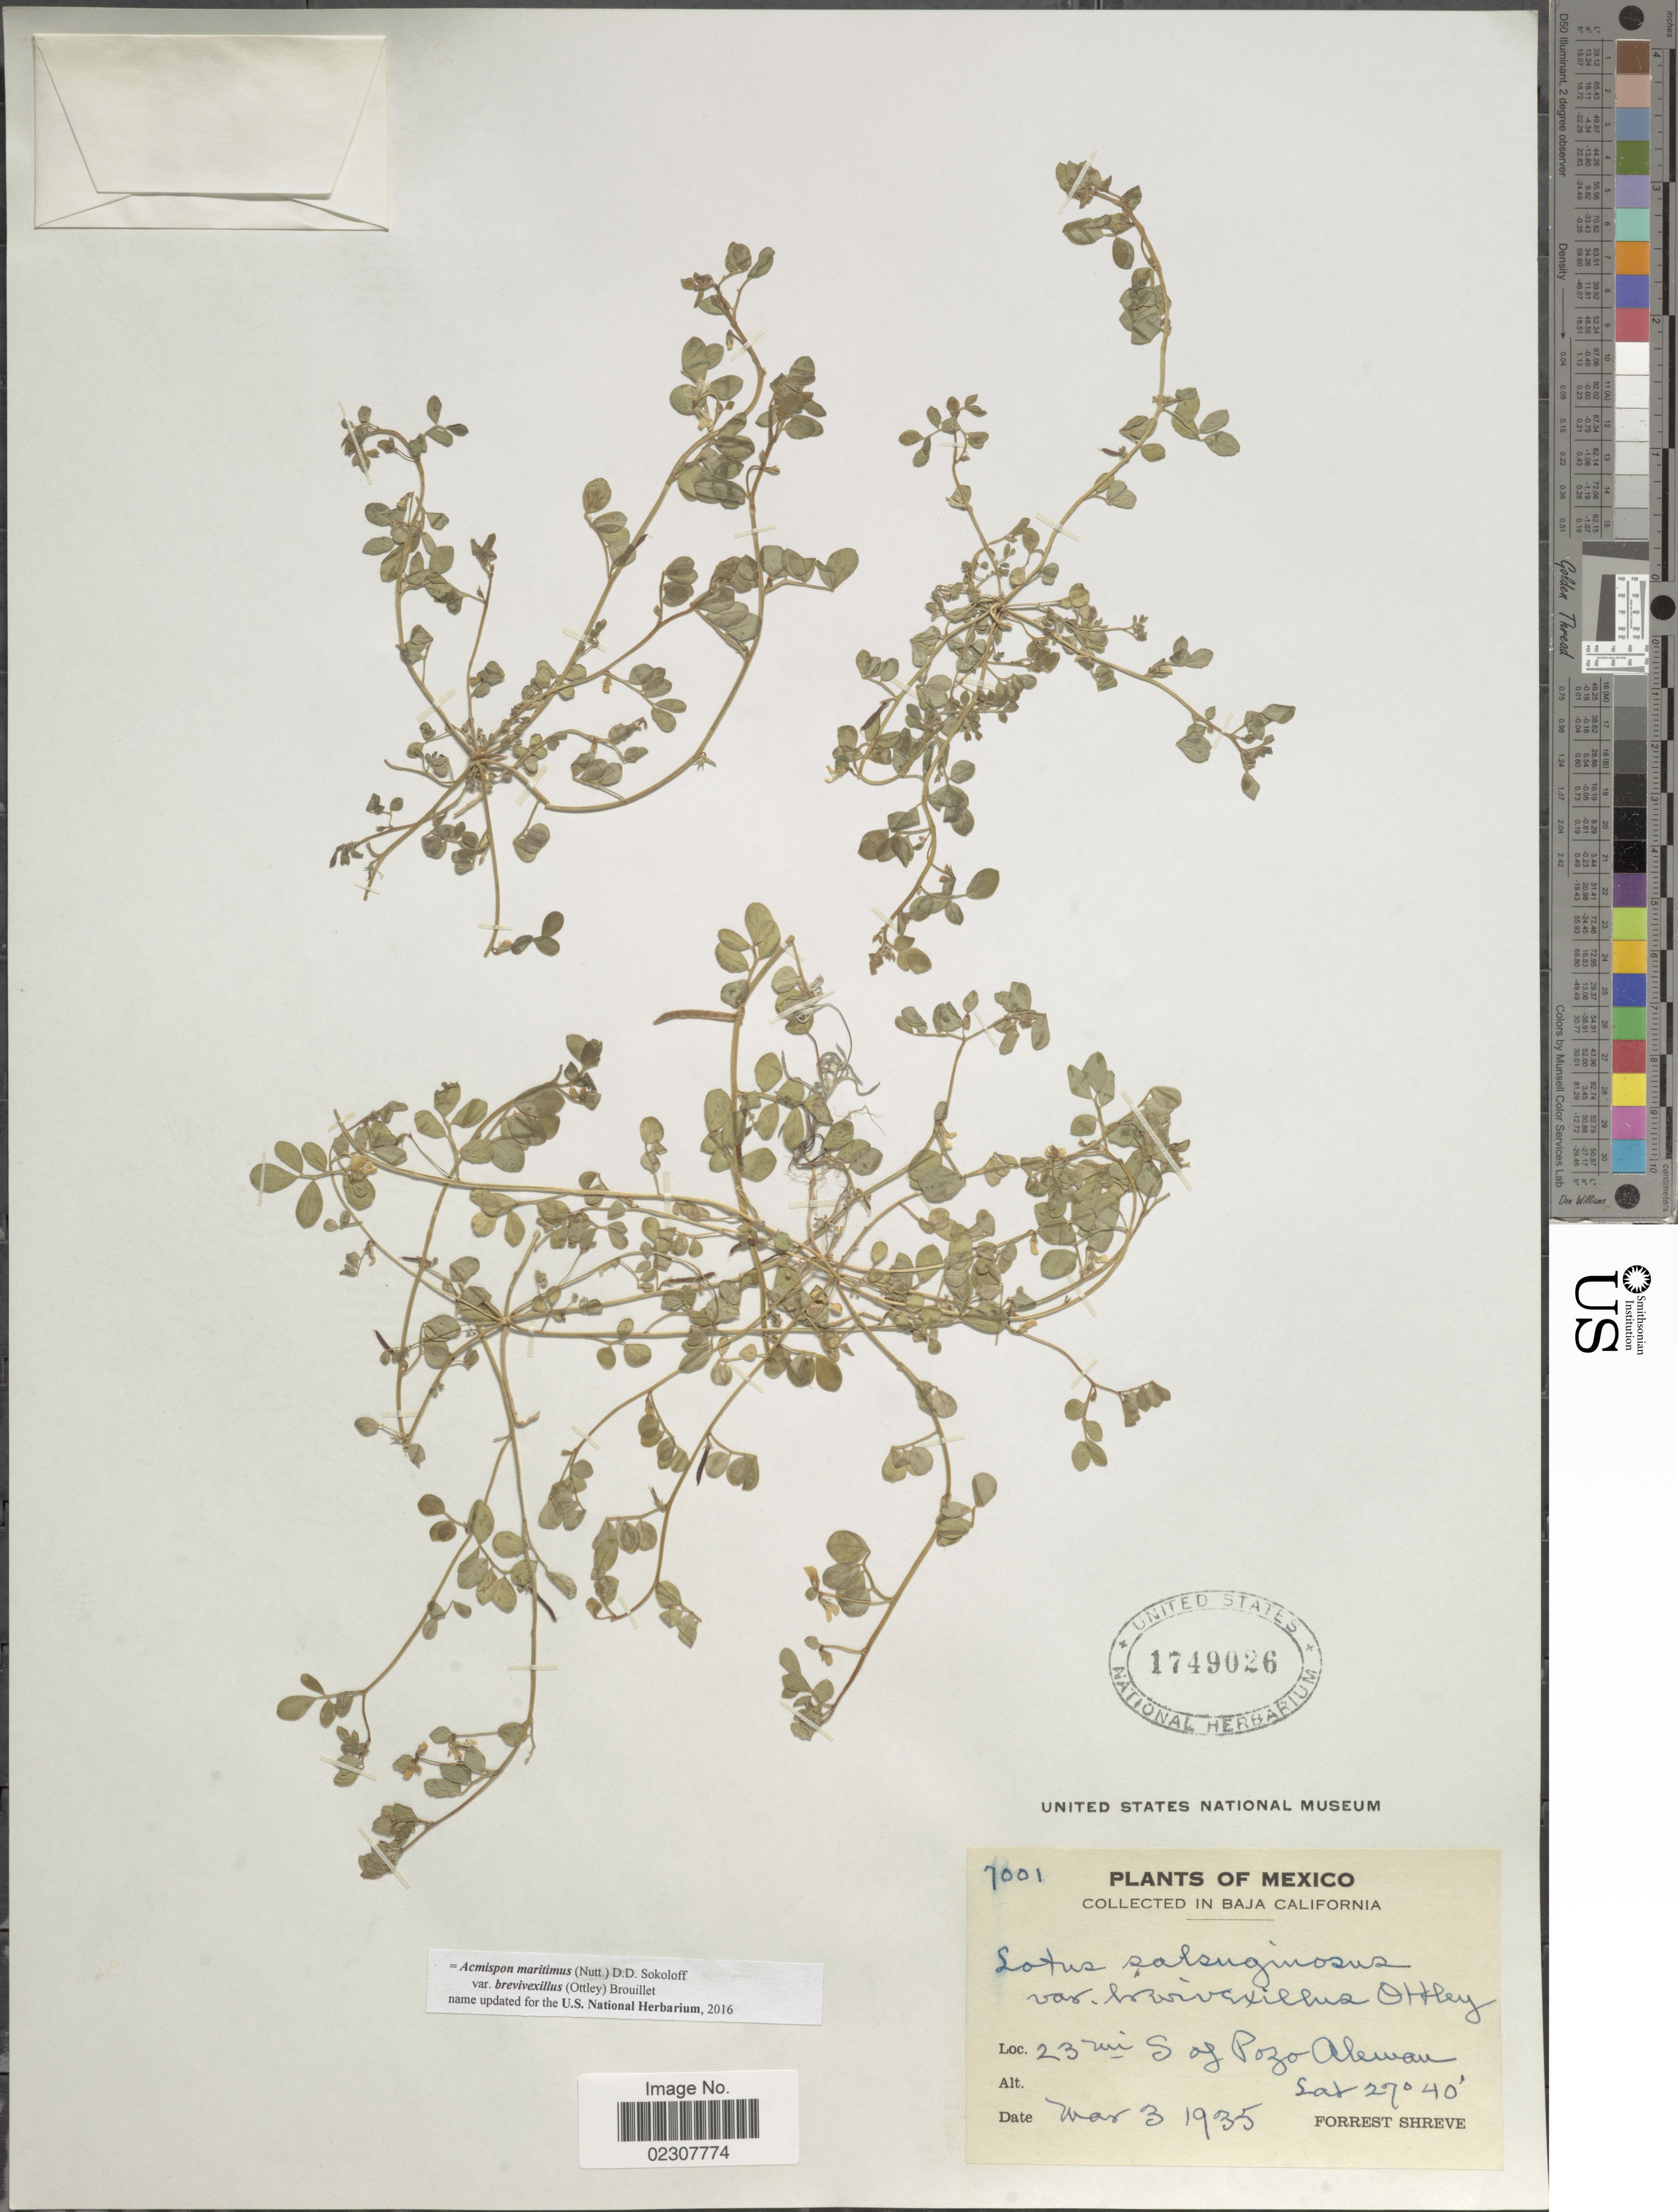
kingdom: Plantae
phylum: Tracheophyta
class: Magnoliopsida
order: Fabales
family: Fabaceae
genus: Acmispon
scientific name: Acmispon maritimus var. brevivexillus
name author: (Ottley) Brouillet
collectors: F. Shreve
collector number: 7001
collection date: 1935-03-03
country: Mexico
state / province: Baja California Sur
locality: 23 mi. S. of Pozo Aleman.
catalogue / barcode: US 1749026